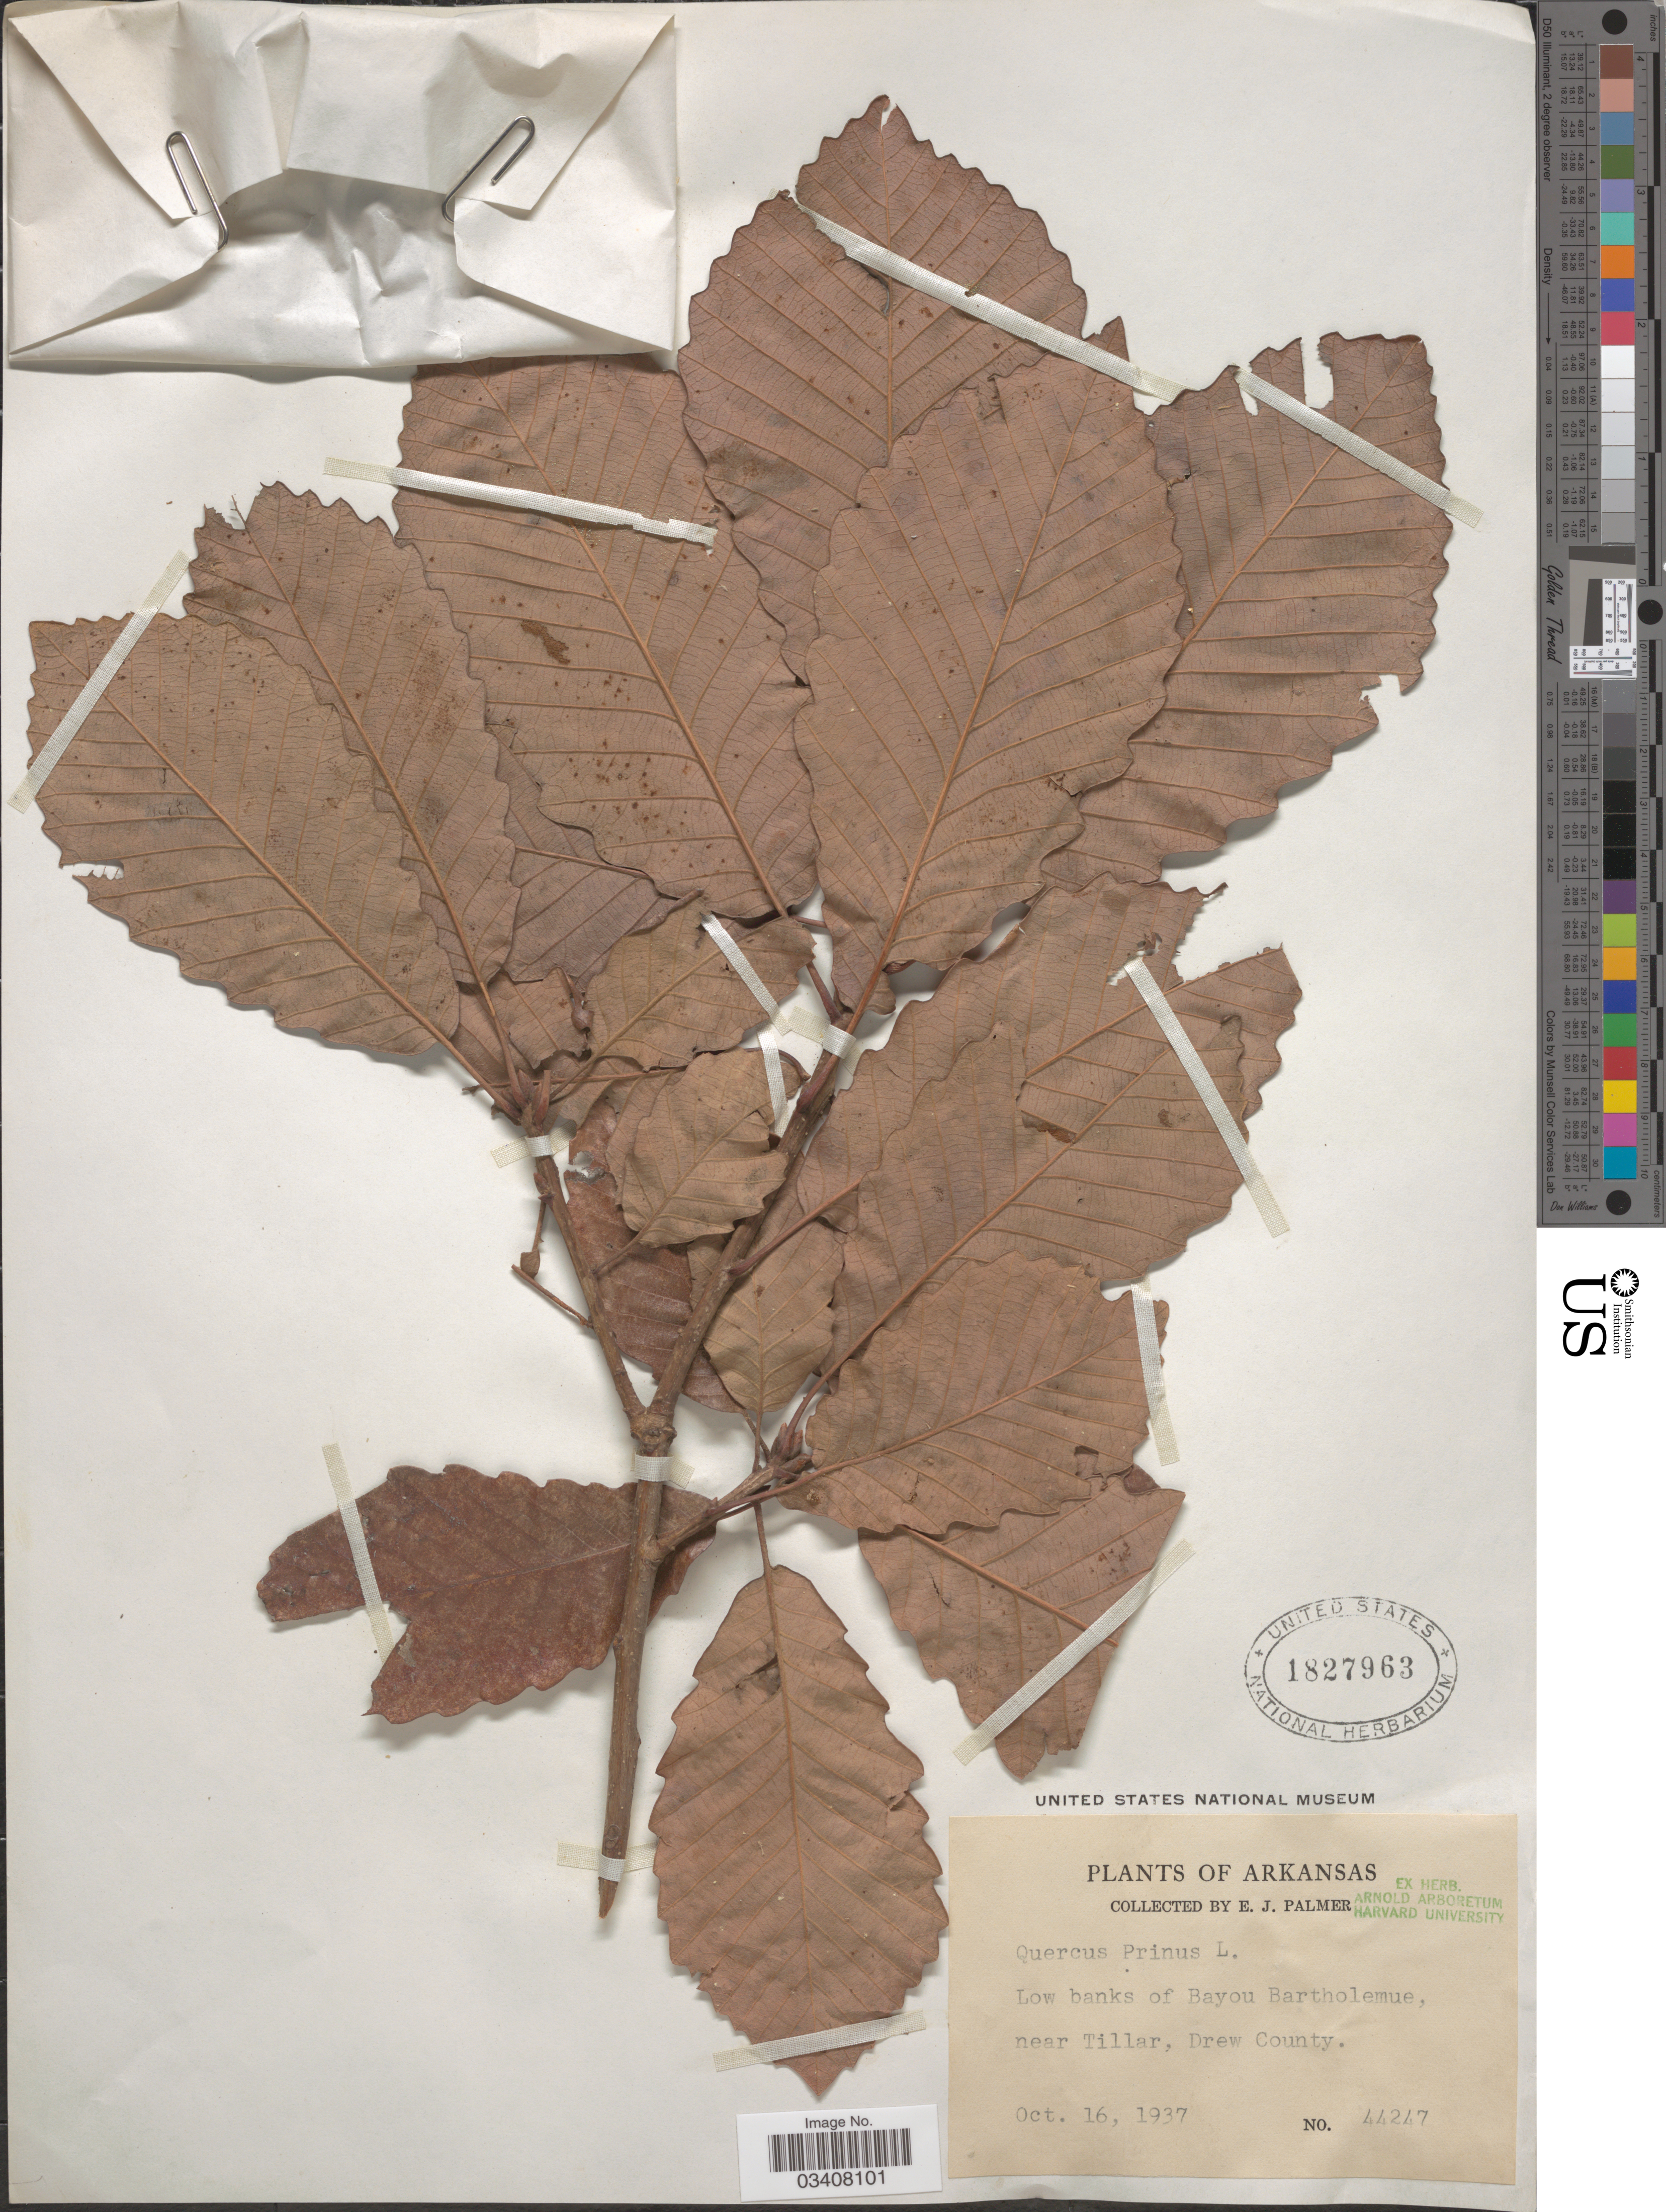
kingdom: Plantae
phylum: Tracheophyta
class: Magnoliopsida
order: Fagales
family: Fagaceae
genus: Quercus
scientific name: Quercus prinus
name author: L.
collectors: E. J. Palmer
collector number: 44247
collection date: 1937-10-16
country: United States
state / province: Arkansas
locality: Low banks of Bayou Bartholemue, near Tillar, Drew County.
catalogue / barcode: US 1827963